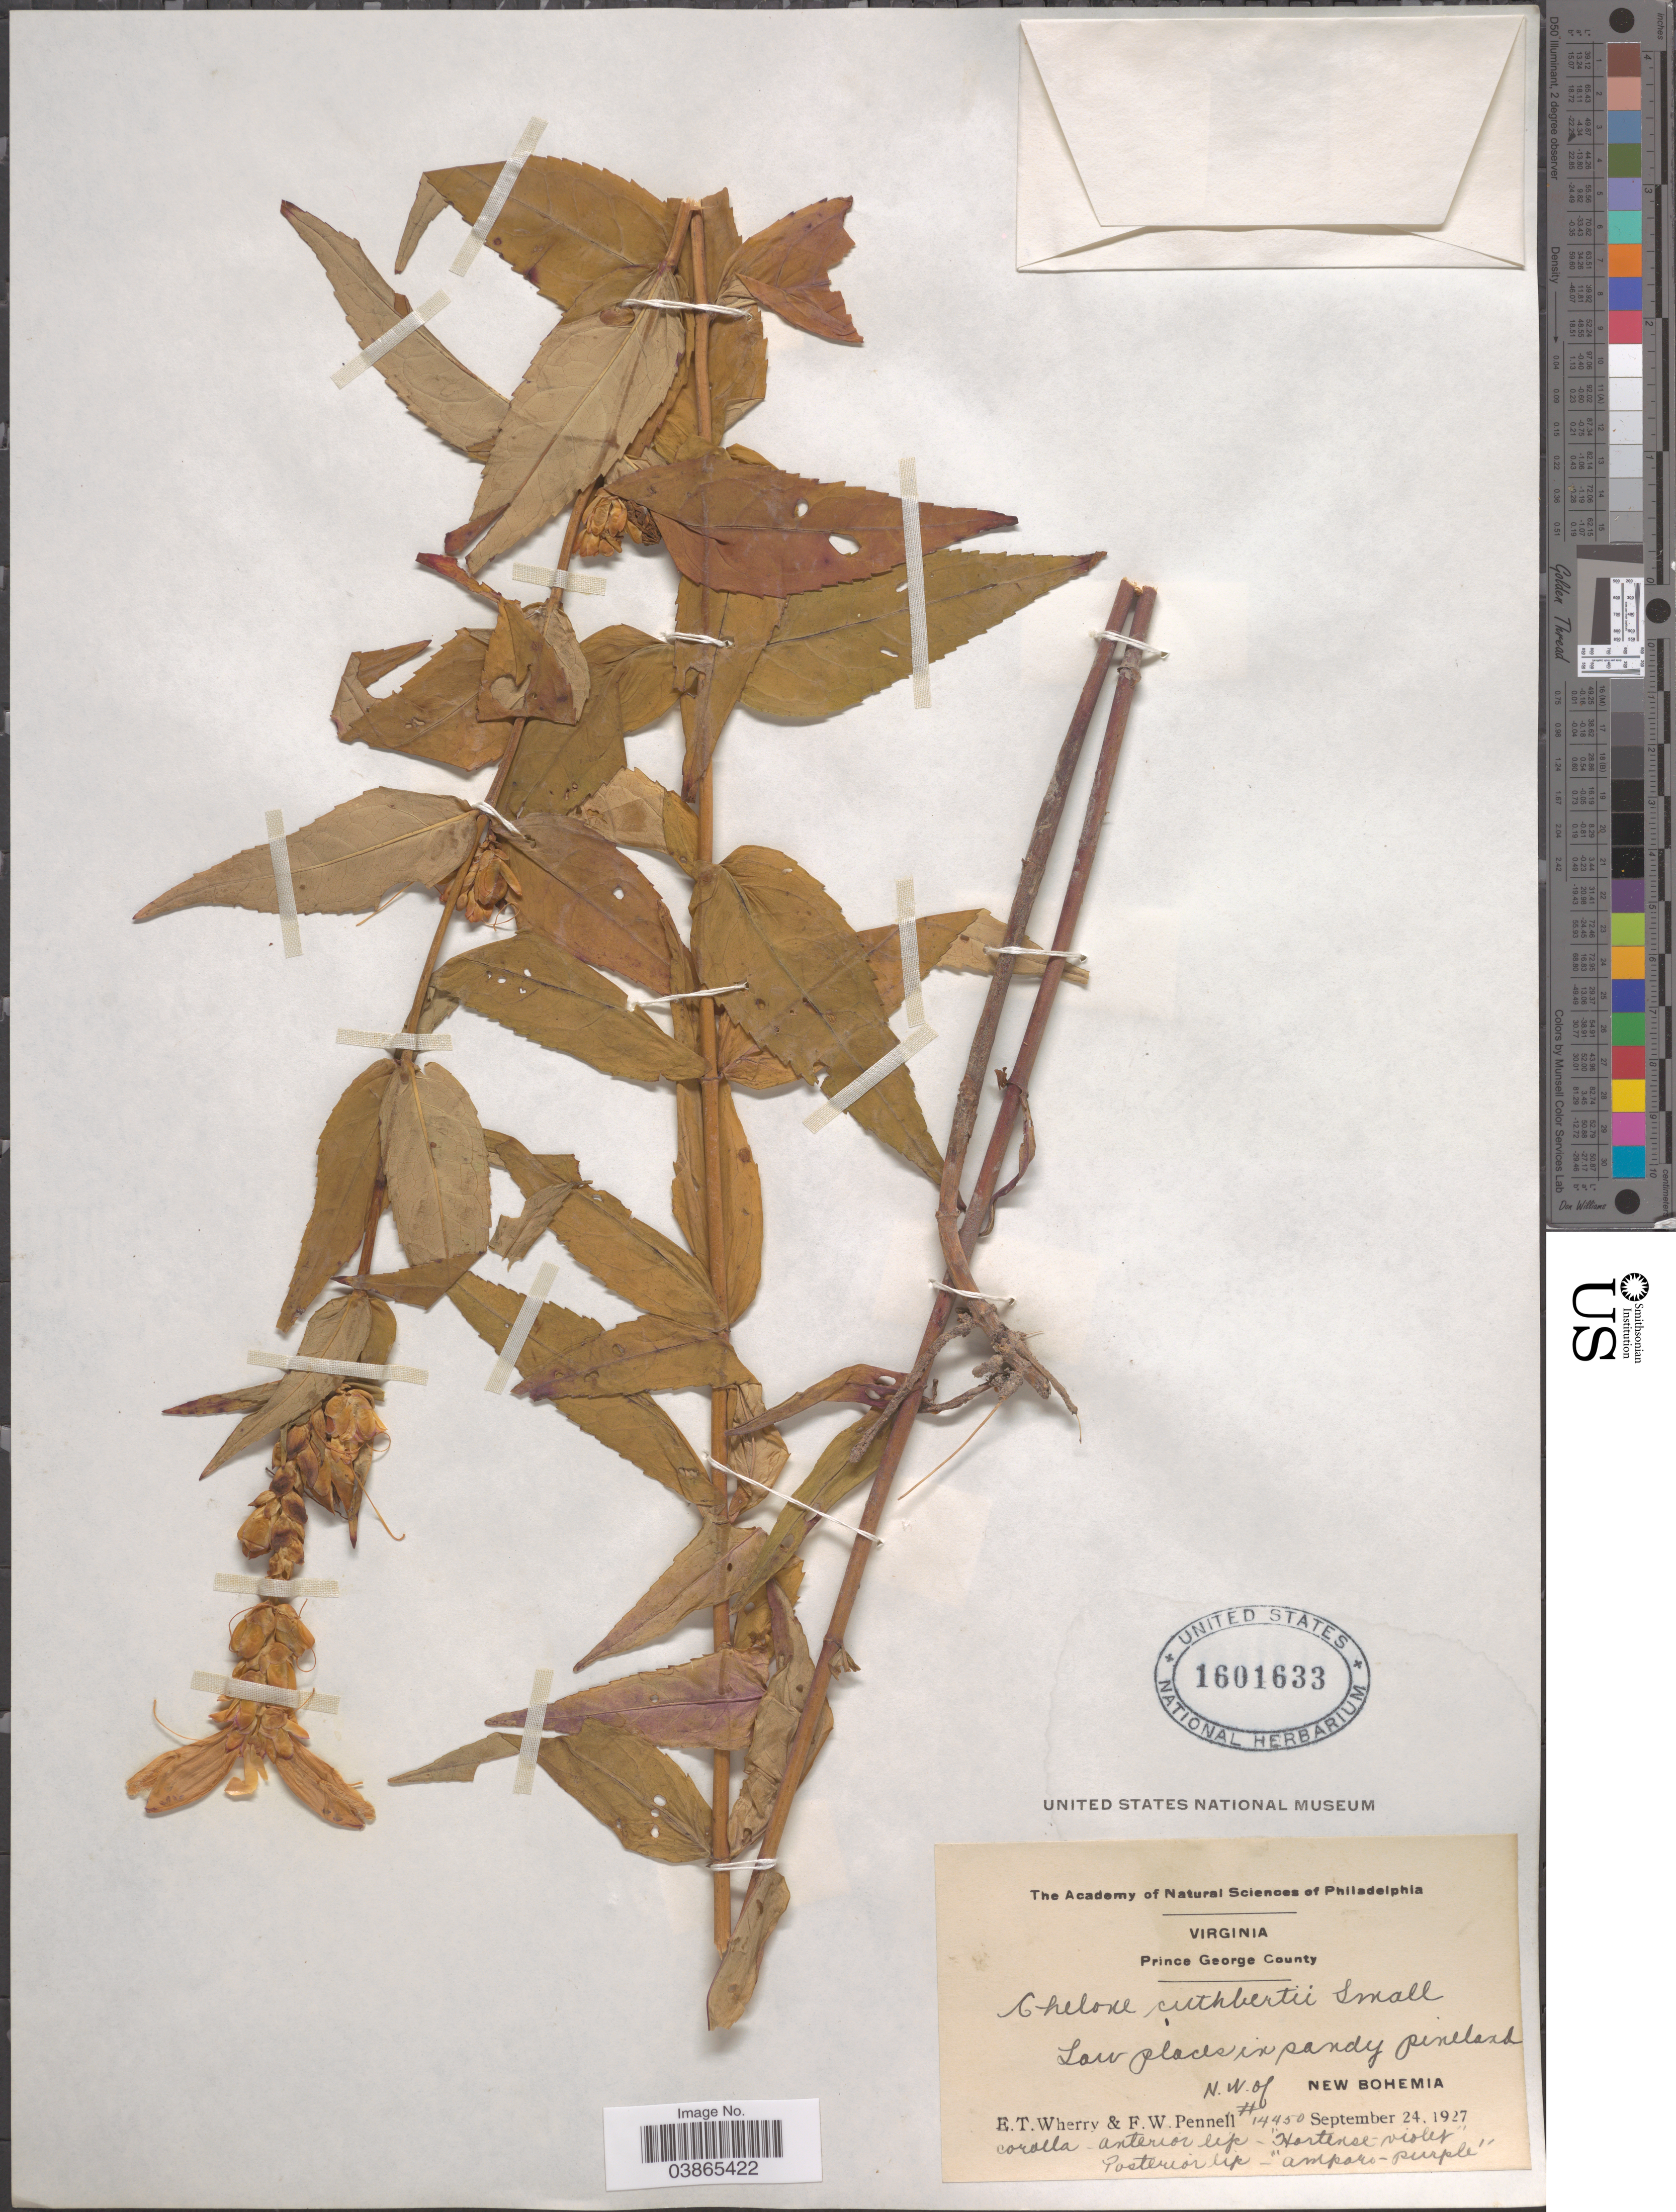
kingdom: Plantae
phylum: Tracheophyta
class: Magnoliopsida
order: Lamiales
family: Plantaginaceae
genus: Chelone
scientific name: Chelone cuthbertii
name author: Small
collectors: E. T. Wherry & F. W. Pennell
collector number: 14450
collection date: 1927-09-24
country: United States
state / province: Virginia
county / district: Prince George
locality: Prince George County. N.W. of New Bohemia.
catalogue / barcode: US 1601633